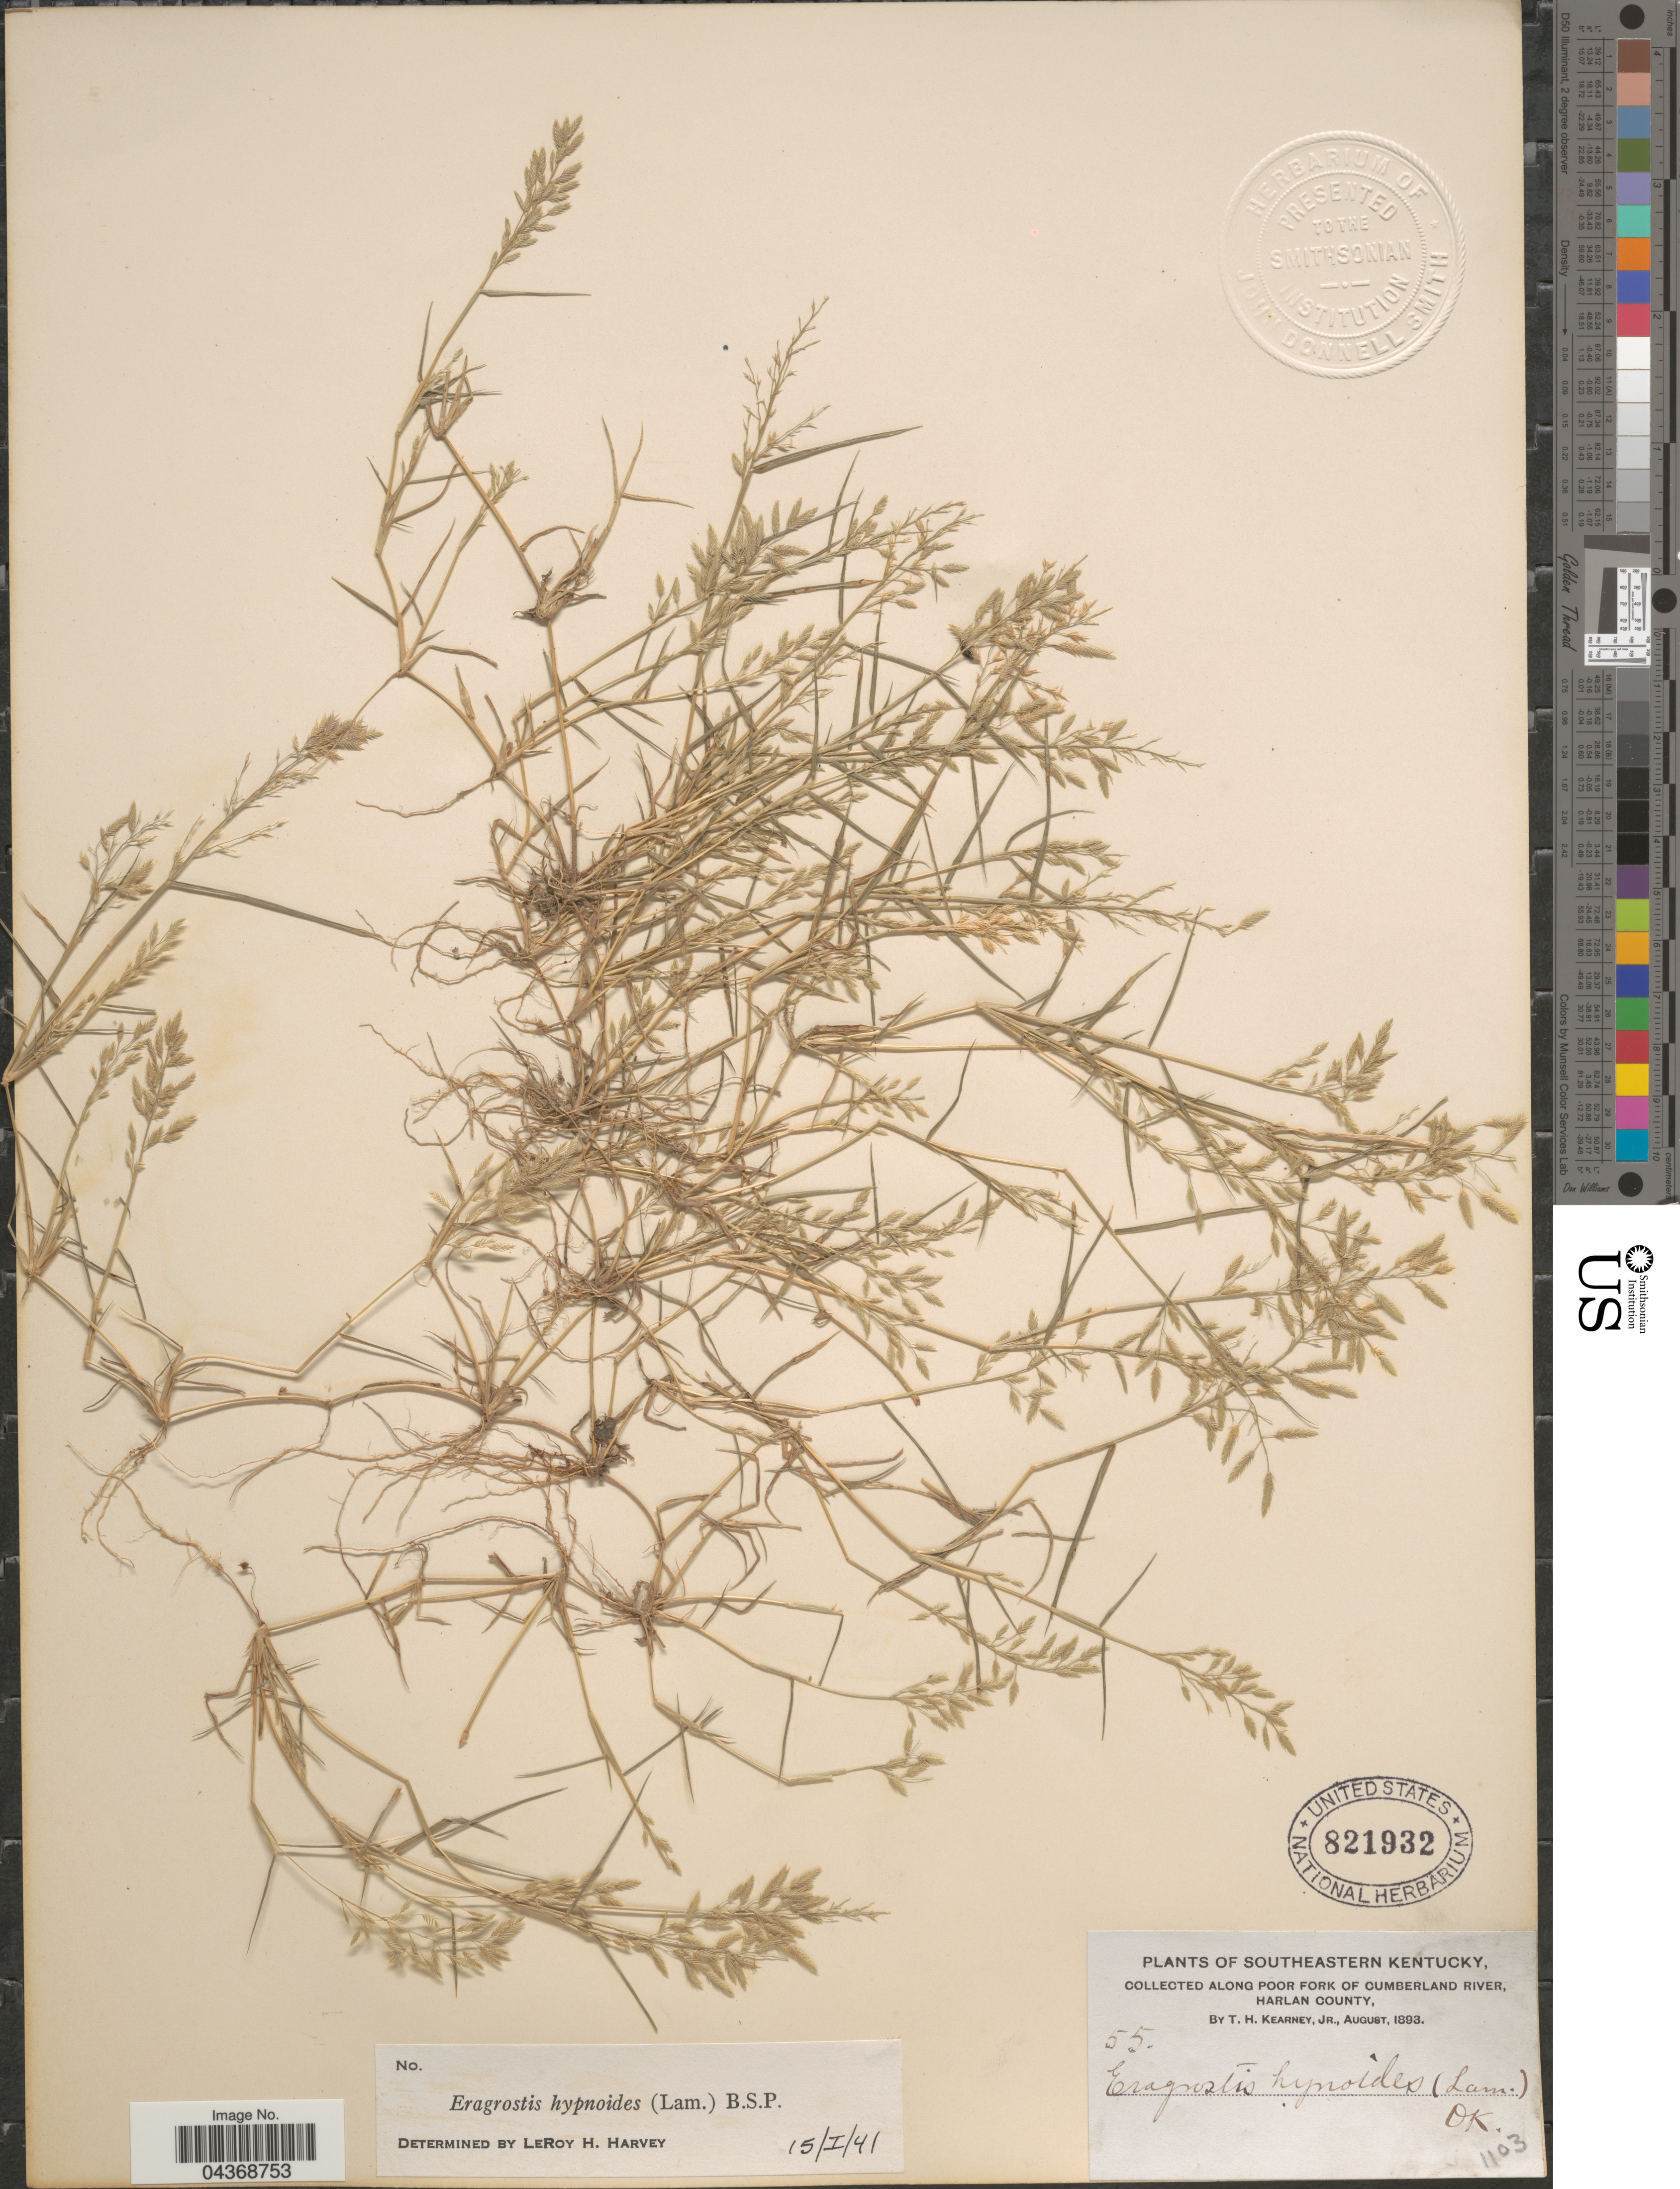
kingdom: Plantae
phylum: Tracheophyta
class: Liliopsida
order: Poales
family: Poaceae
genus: Eragrostis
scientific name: Eragrostis hypnoides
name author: (Lam.) Britton, Stearns & Poggenb.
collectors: T. H. Kearney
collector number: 55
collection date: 1893-08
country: United States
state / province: Kentucky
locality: Southeastern Kentucky, along Poor Fork of Cumberland River, Harlan County.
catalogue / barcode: US 821932